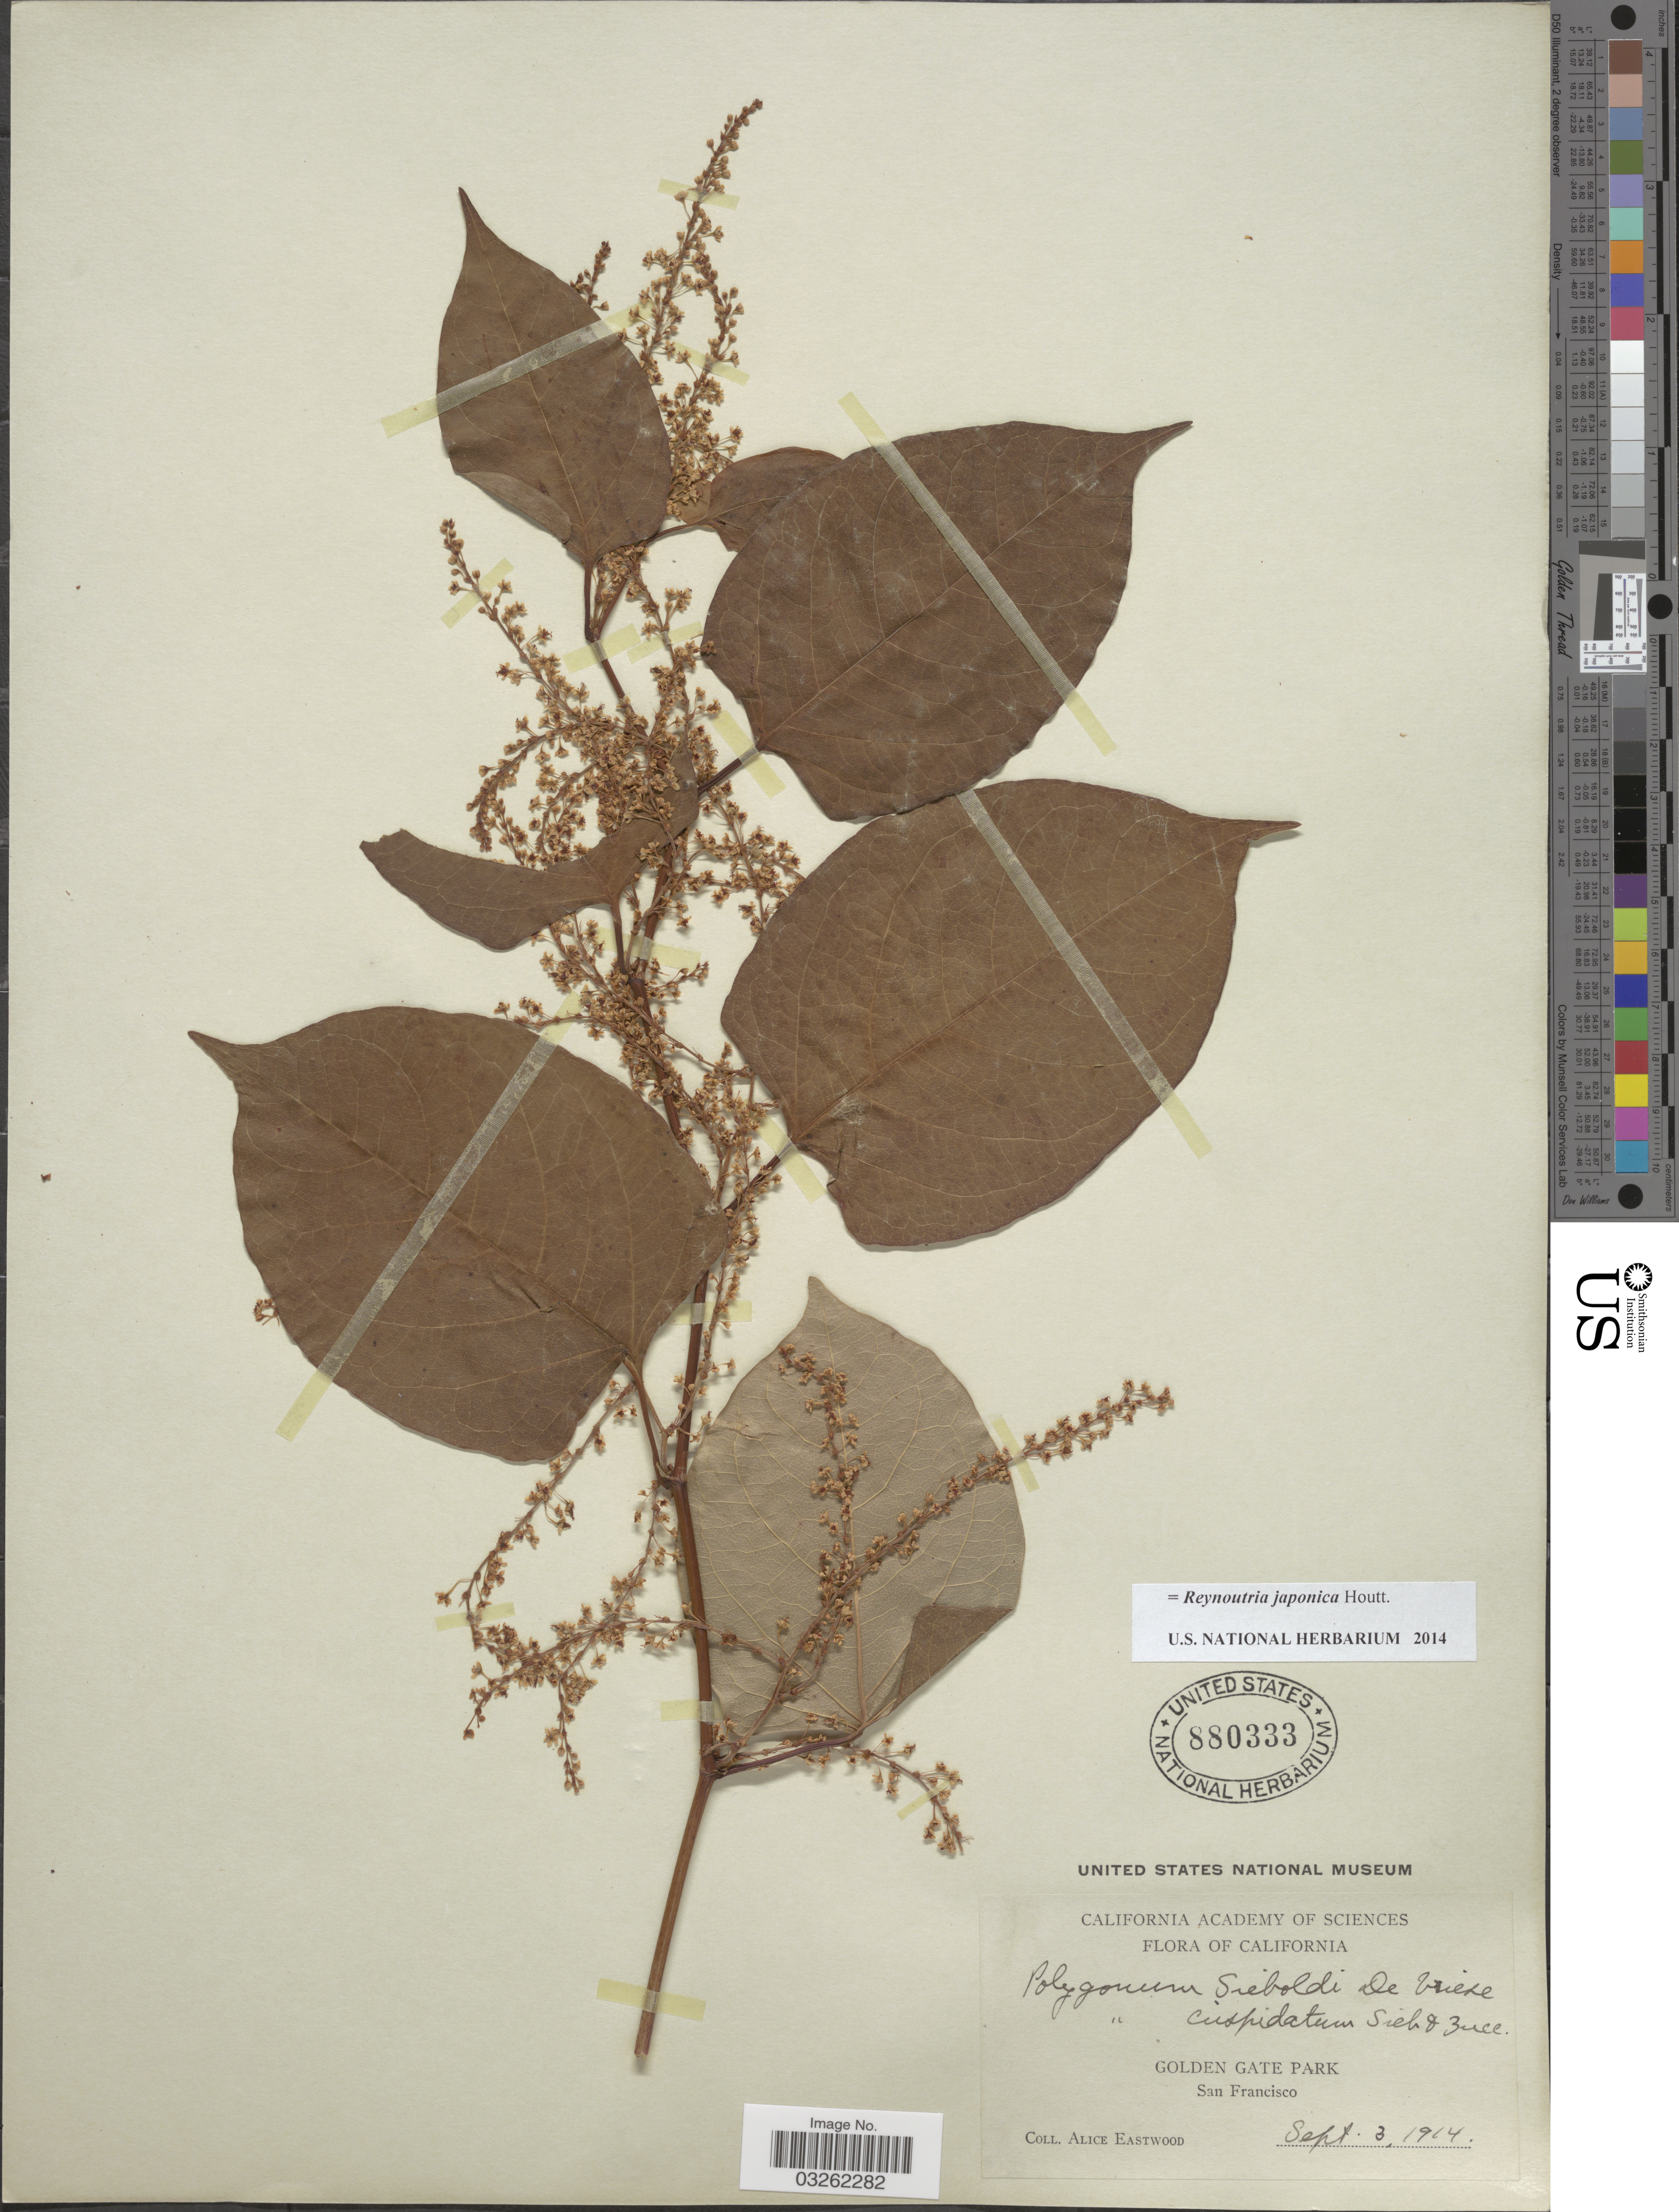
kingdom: Plantae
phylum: Tracheophyta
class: Magnoliopsida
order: Caryophyllales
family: Polygonaceae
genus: Reynoutria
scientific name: Reynoutria japonica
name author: Houtt.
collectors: A. Eastwood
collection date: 1914-09-03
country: United States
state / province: California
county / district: San Francisco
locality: Golden Gate Park, San Francisco.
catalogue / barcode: US 880333